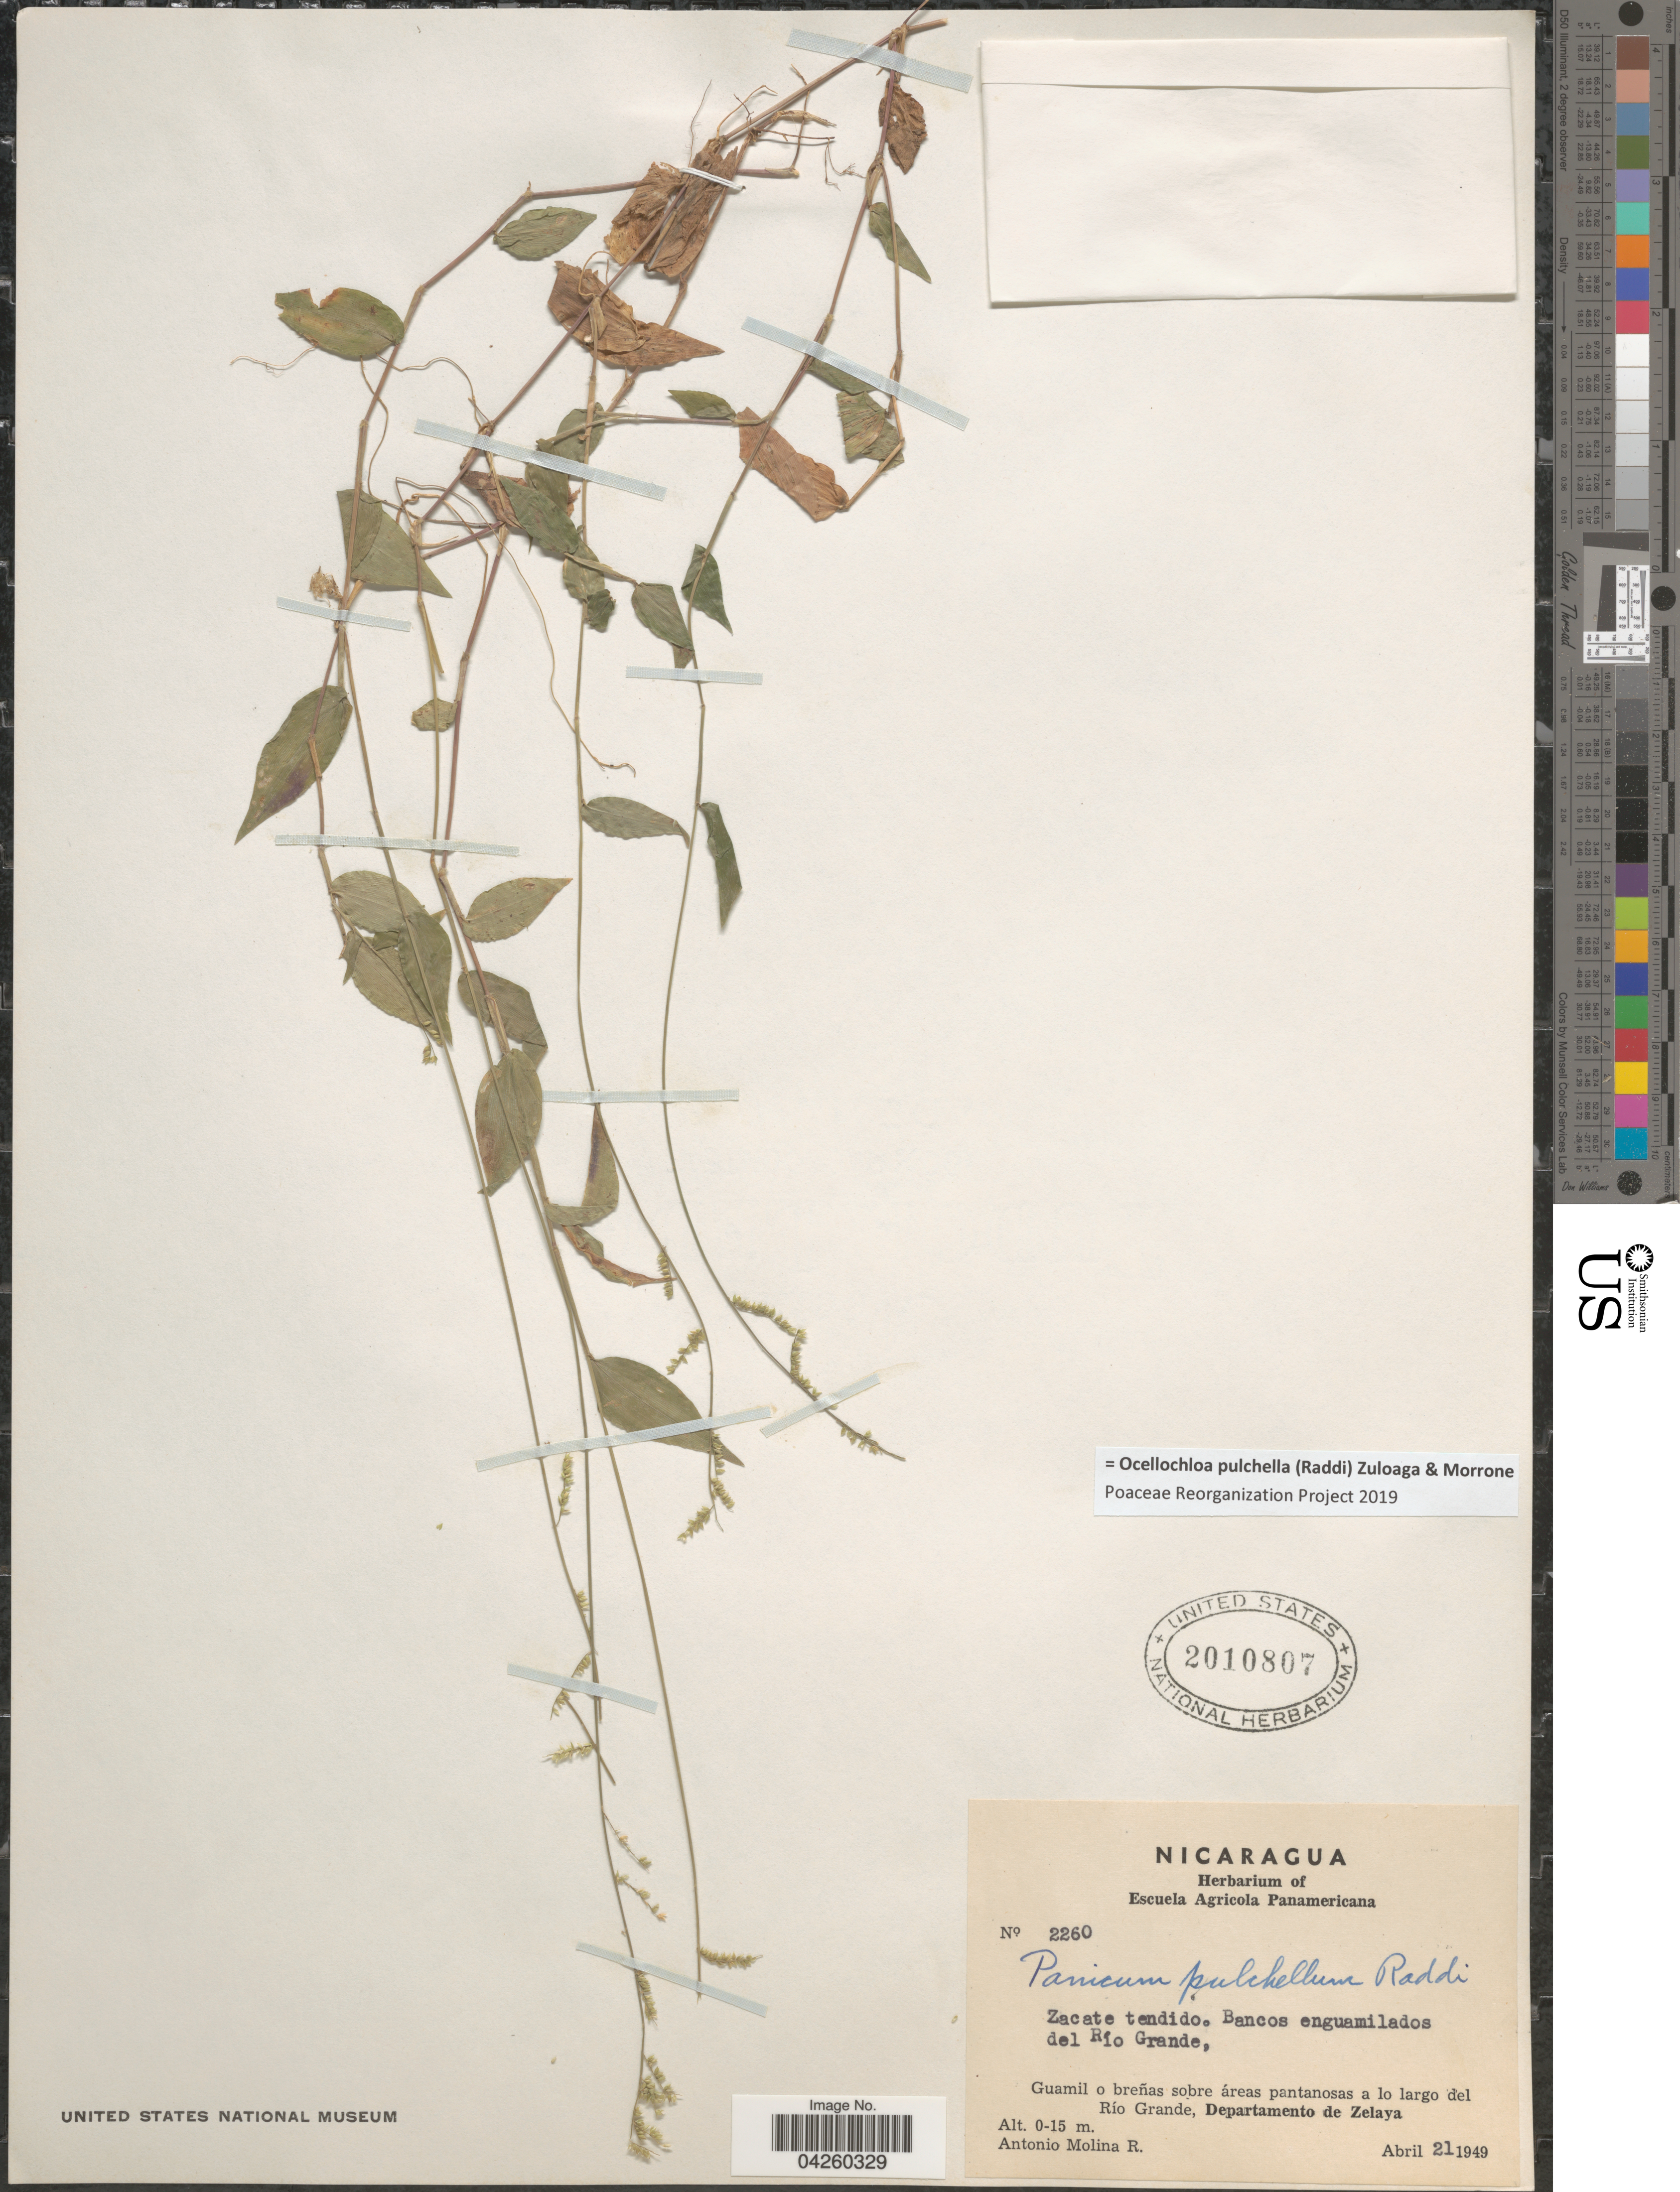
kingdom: Plantae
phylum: Tracheophyta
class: Liliopsida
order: Poales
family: Poaceae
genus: Ocellochloa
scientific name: Ocellochloa pulchella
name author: (Raddi) Zuloaga & Morrone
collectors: A. Molina R.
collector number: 2260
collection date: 1949-04-21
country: Nicaragua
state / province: Atlántico Sur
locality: Zacate tendido. Bancos enguamilados del Río Grande. Guamil o breñas sobre áreas pantanosas a lo largo del Río Grande, Departamento de Zelaya.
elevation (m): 0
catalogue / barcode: US 2010807